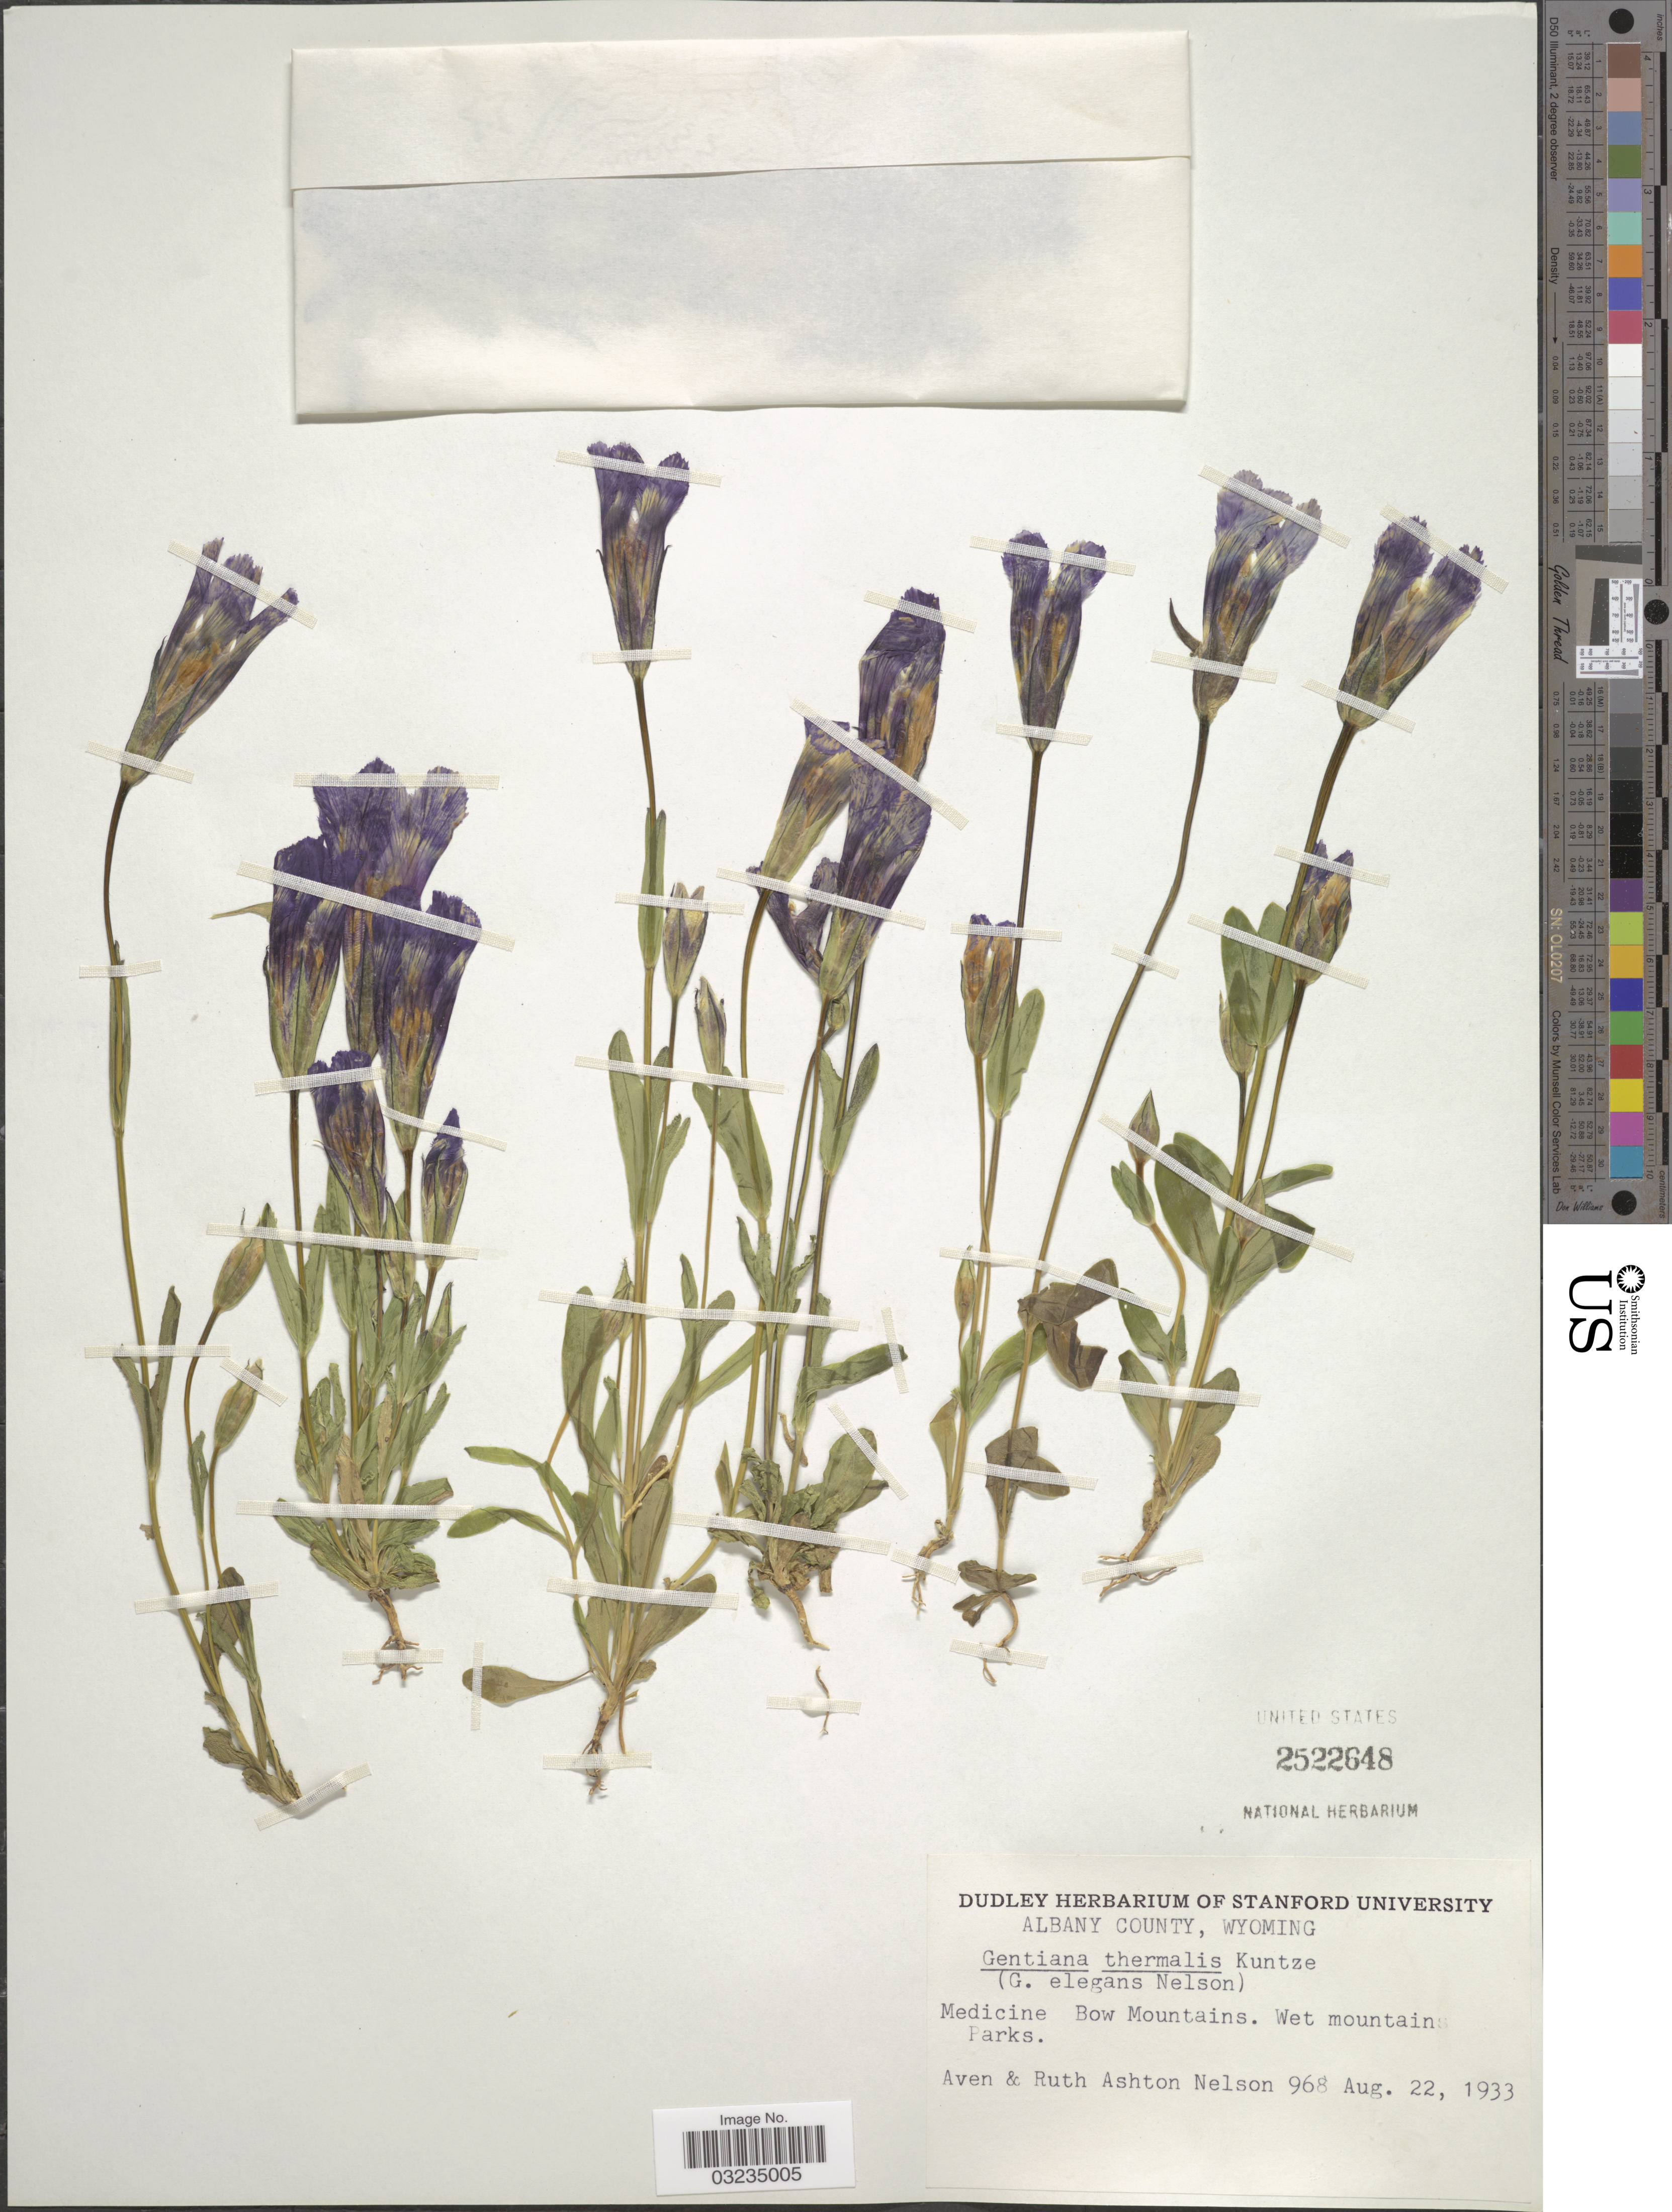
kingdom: Plantae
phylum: Tracheophyta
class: Magnoliopsida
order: Gentianales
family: Gentianaceae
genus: Gentiana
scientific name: Gentiana thermalis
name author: Kuntze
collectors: A. Nelson & R. A. Nelson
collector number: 968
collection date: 1933-08-22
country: United States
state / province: Wyoming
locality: Albany County. Medicine Bow Mountains. Wet mountain Parks.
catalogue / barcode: US 2522648